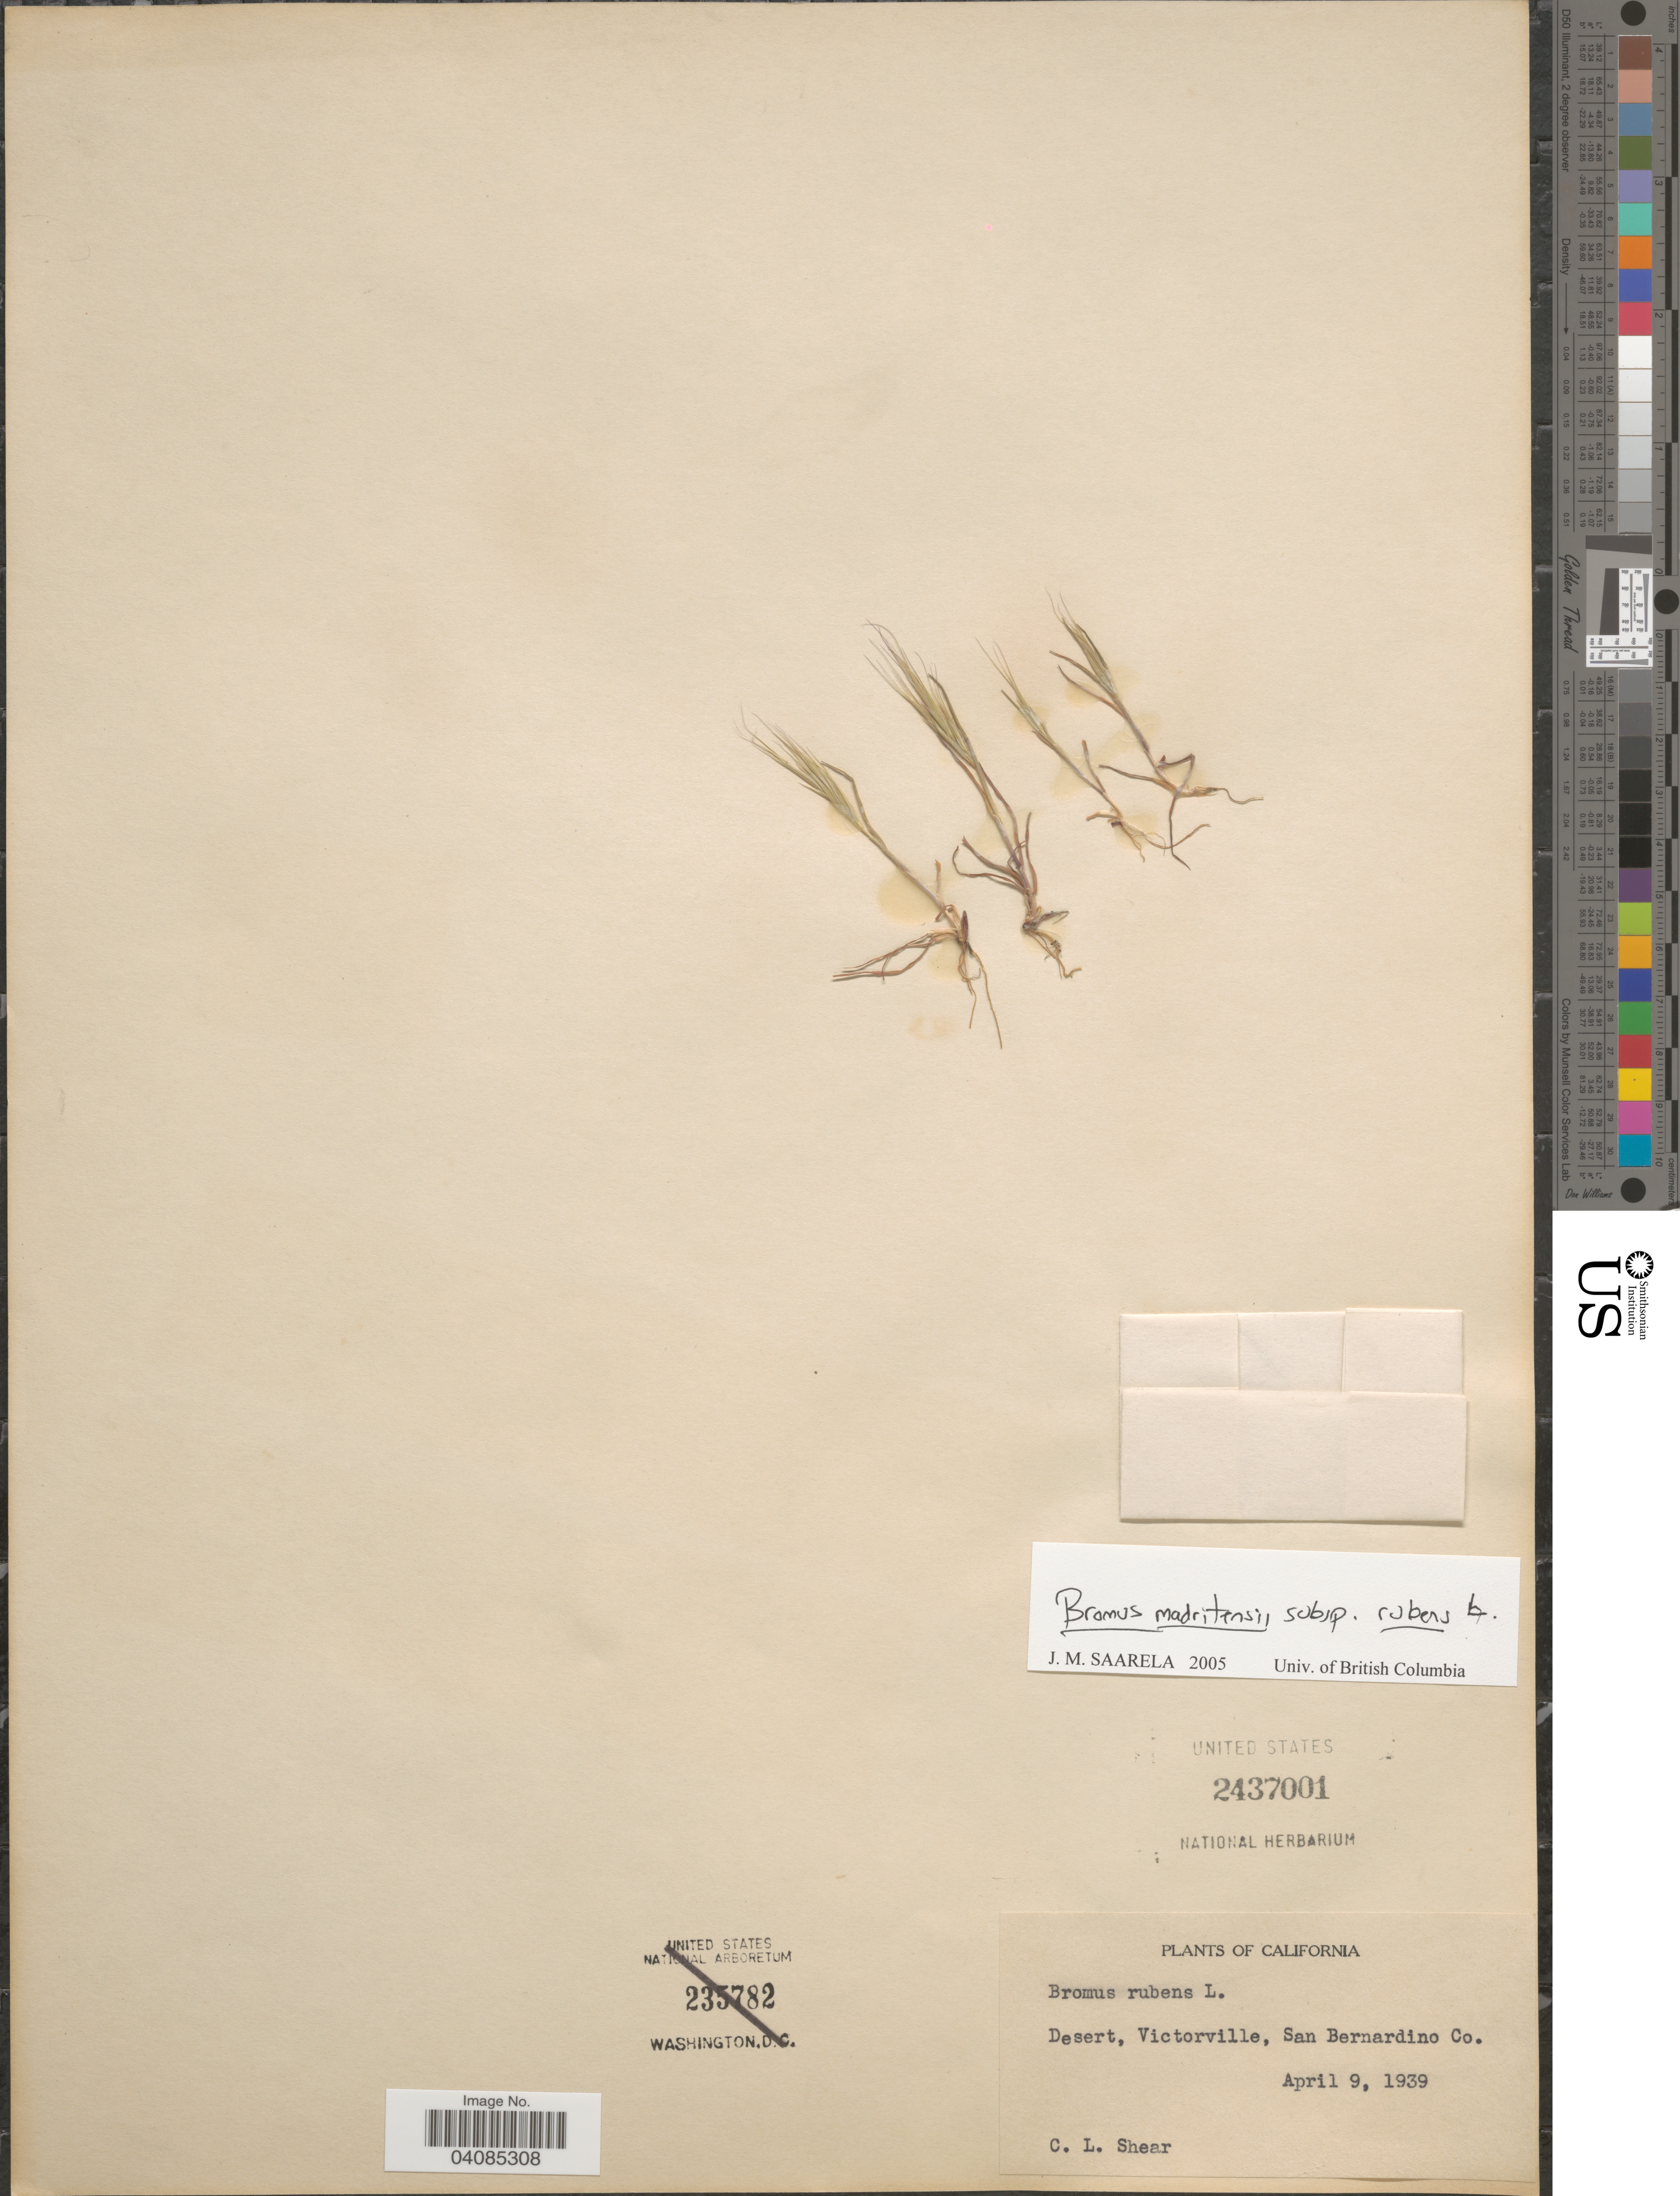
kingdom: Plantae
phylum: Tracheophyta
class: Liliopsida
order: Poales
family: Poaceae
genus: Bromus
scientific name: Bromus rubens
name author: L.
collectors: C. L. Shear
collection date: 1939-04-09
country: United States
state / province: California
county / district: San Barnadino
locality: Desert, Victorville, San Bernardino Co.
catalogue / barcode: US 2437001